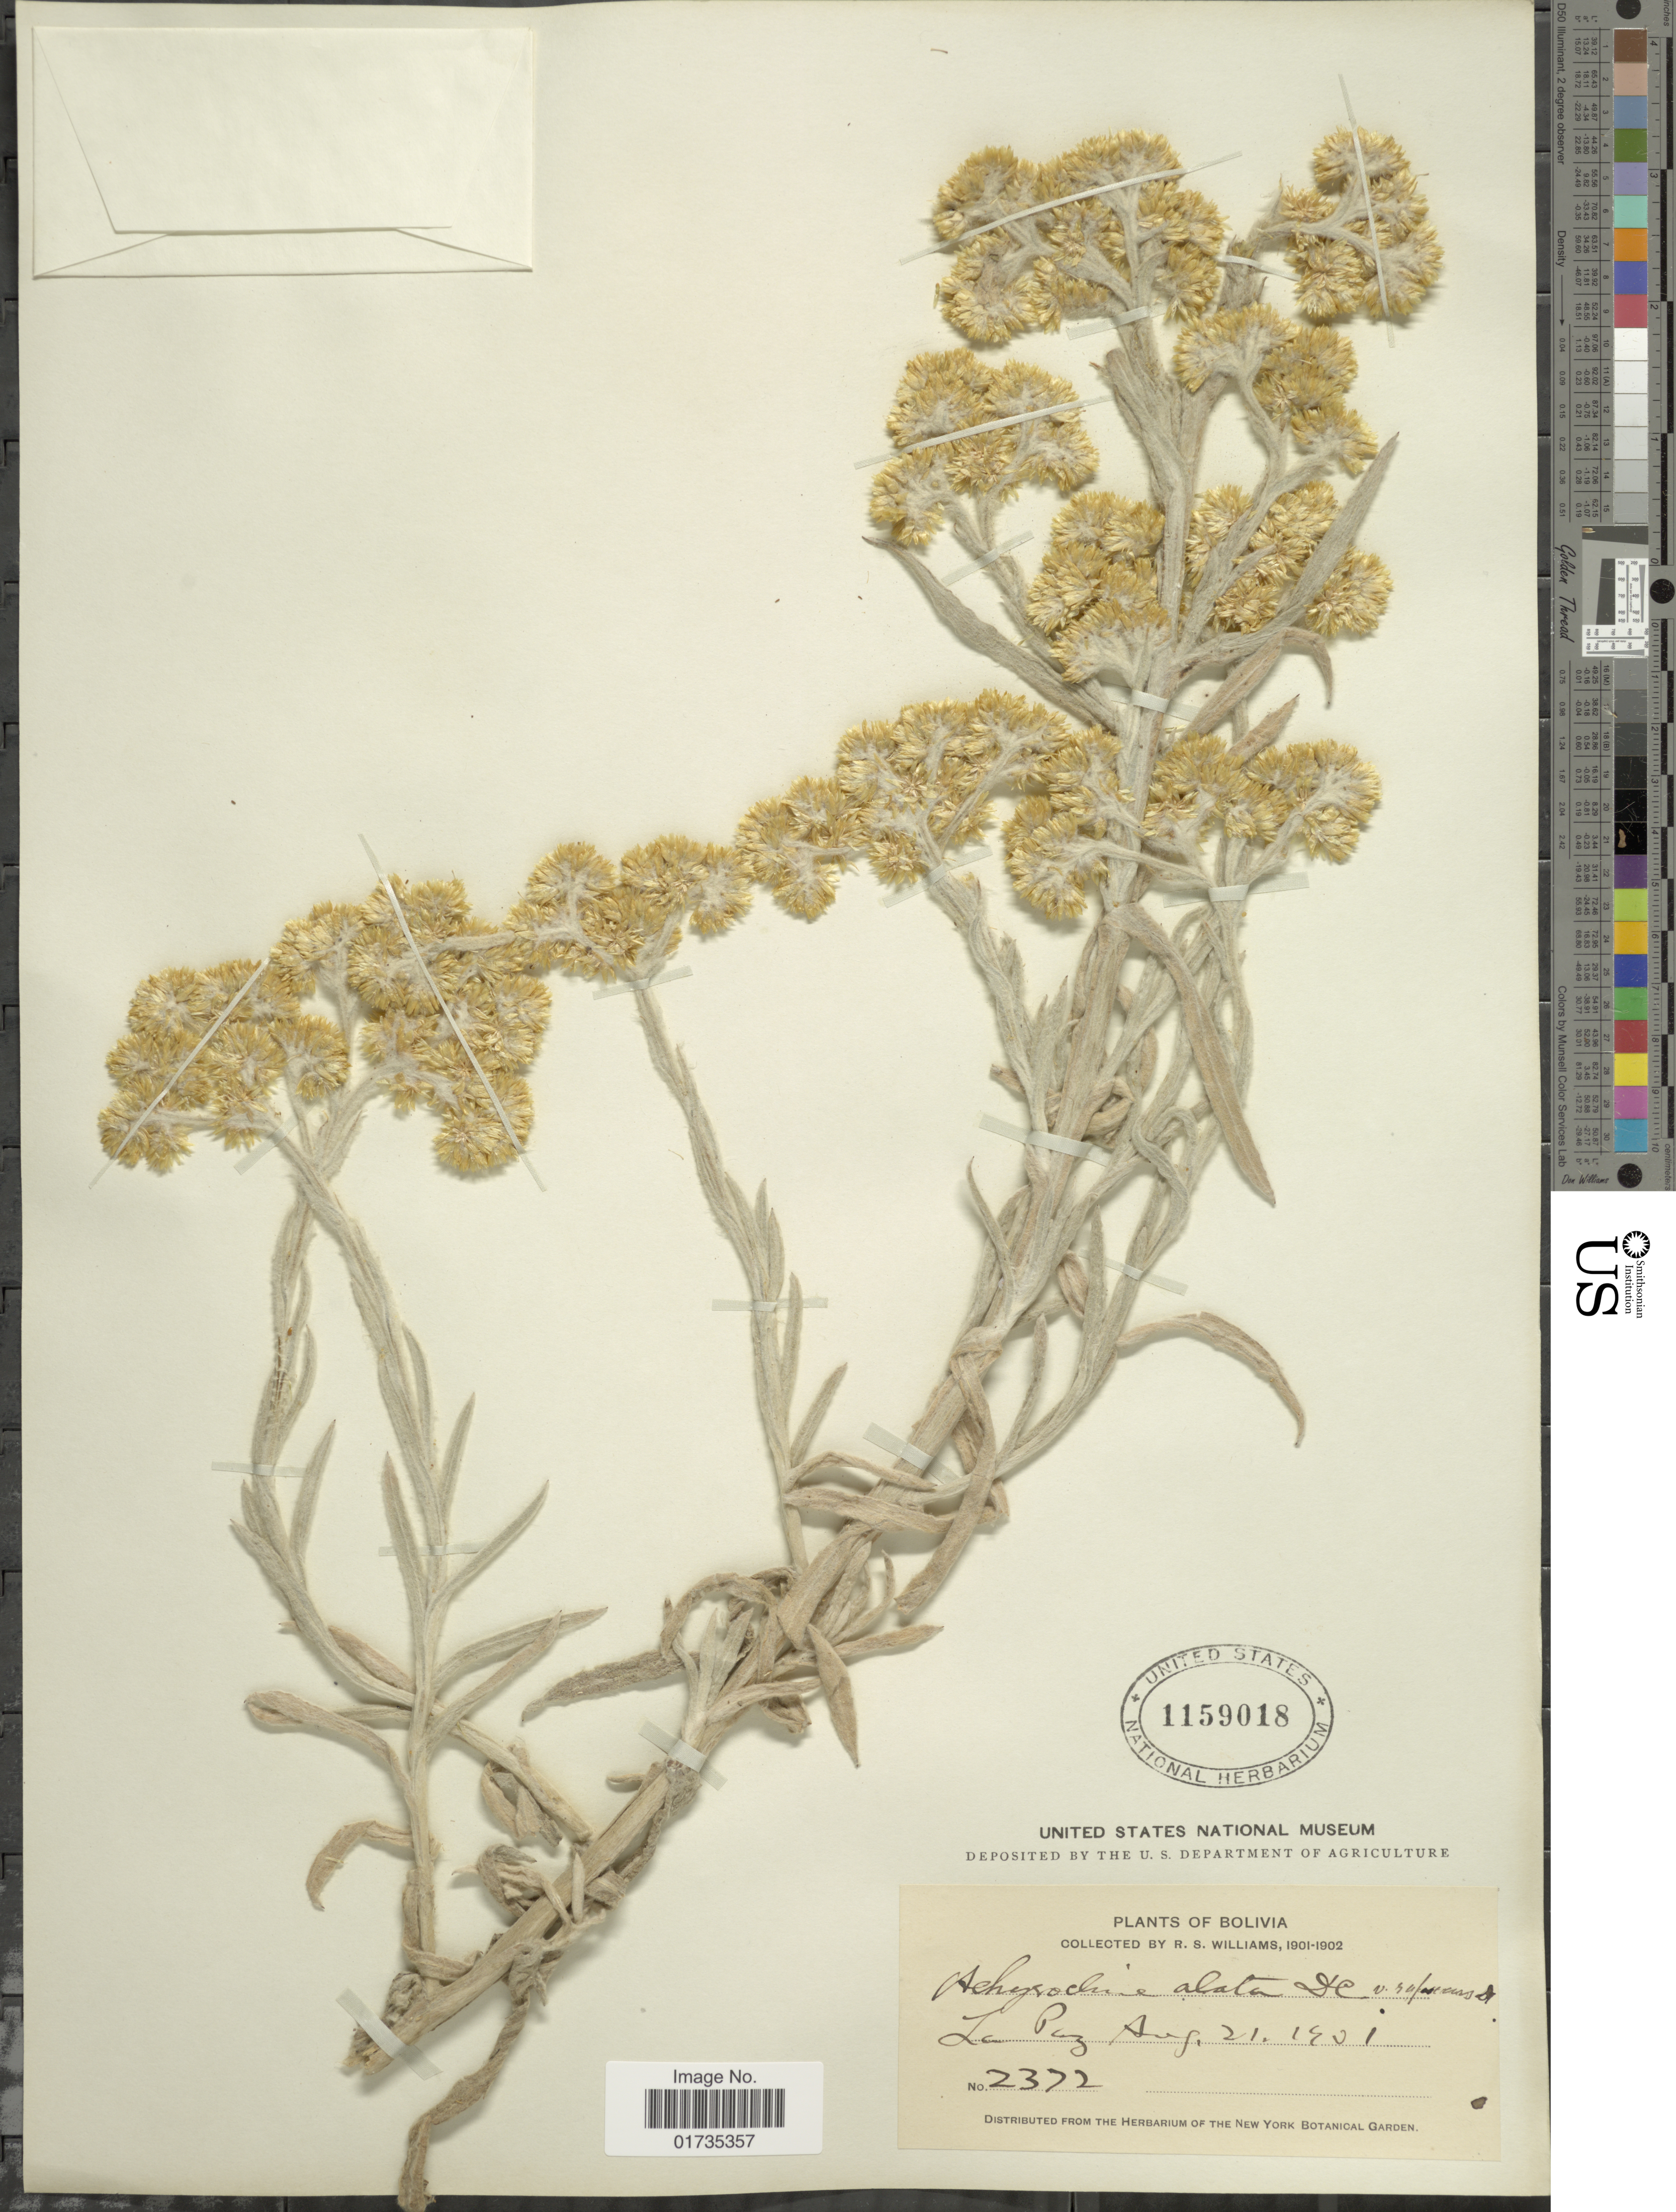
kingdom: Plantae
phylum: Tracheophyta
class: Magnoliopsida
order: Asterales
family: Asteraceae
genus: Achyrocline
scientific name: Achyrocline alata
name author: (Kunth) DC.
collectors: R. S. Williams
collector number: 2372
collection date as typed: Aug. 21, '01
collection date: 1901-08-21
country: Bolivia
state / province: La Paz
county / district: Murillo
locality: La Paz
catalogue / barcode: US 1159018